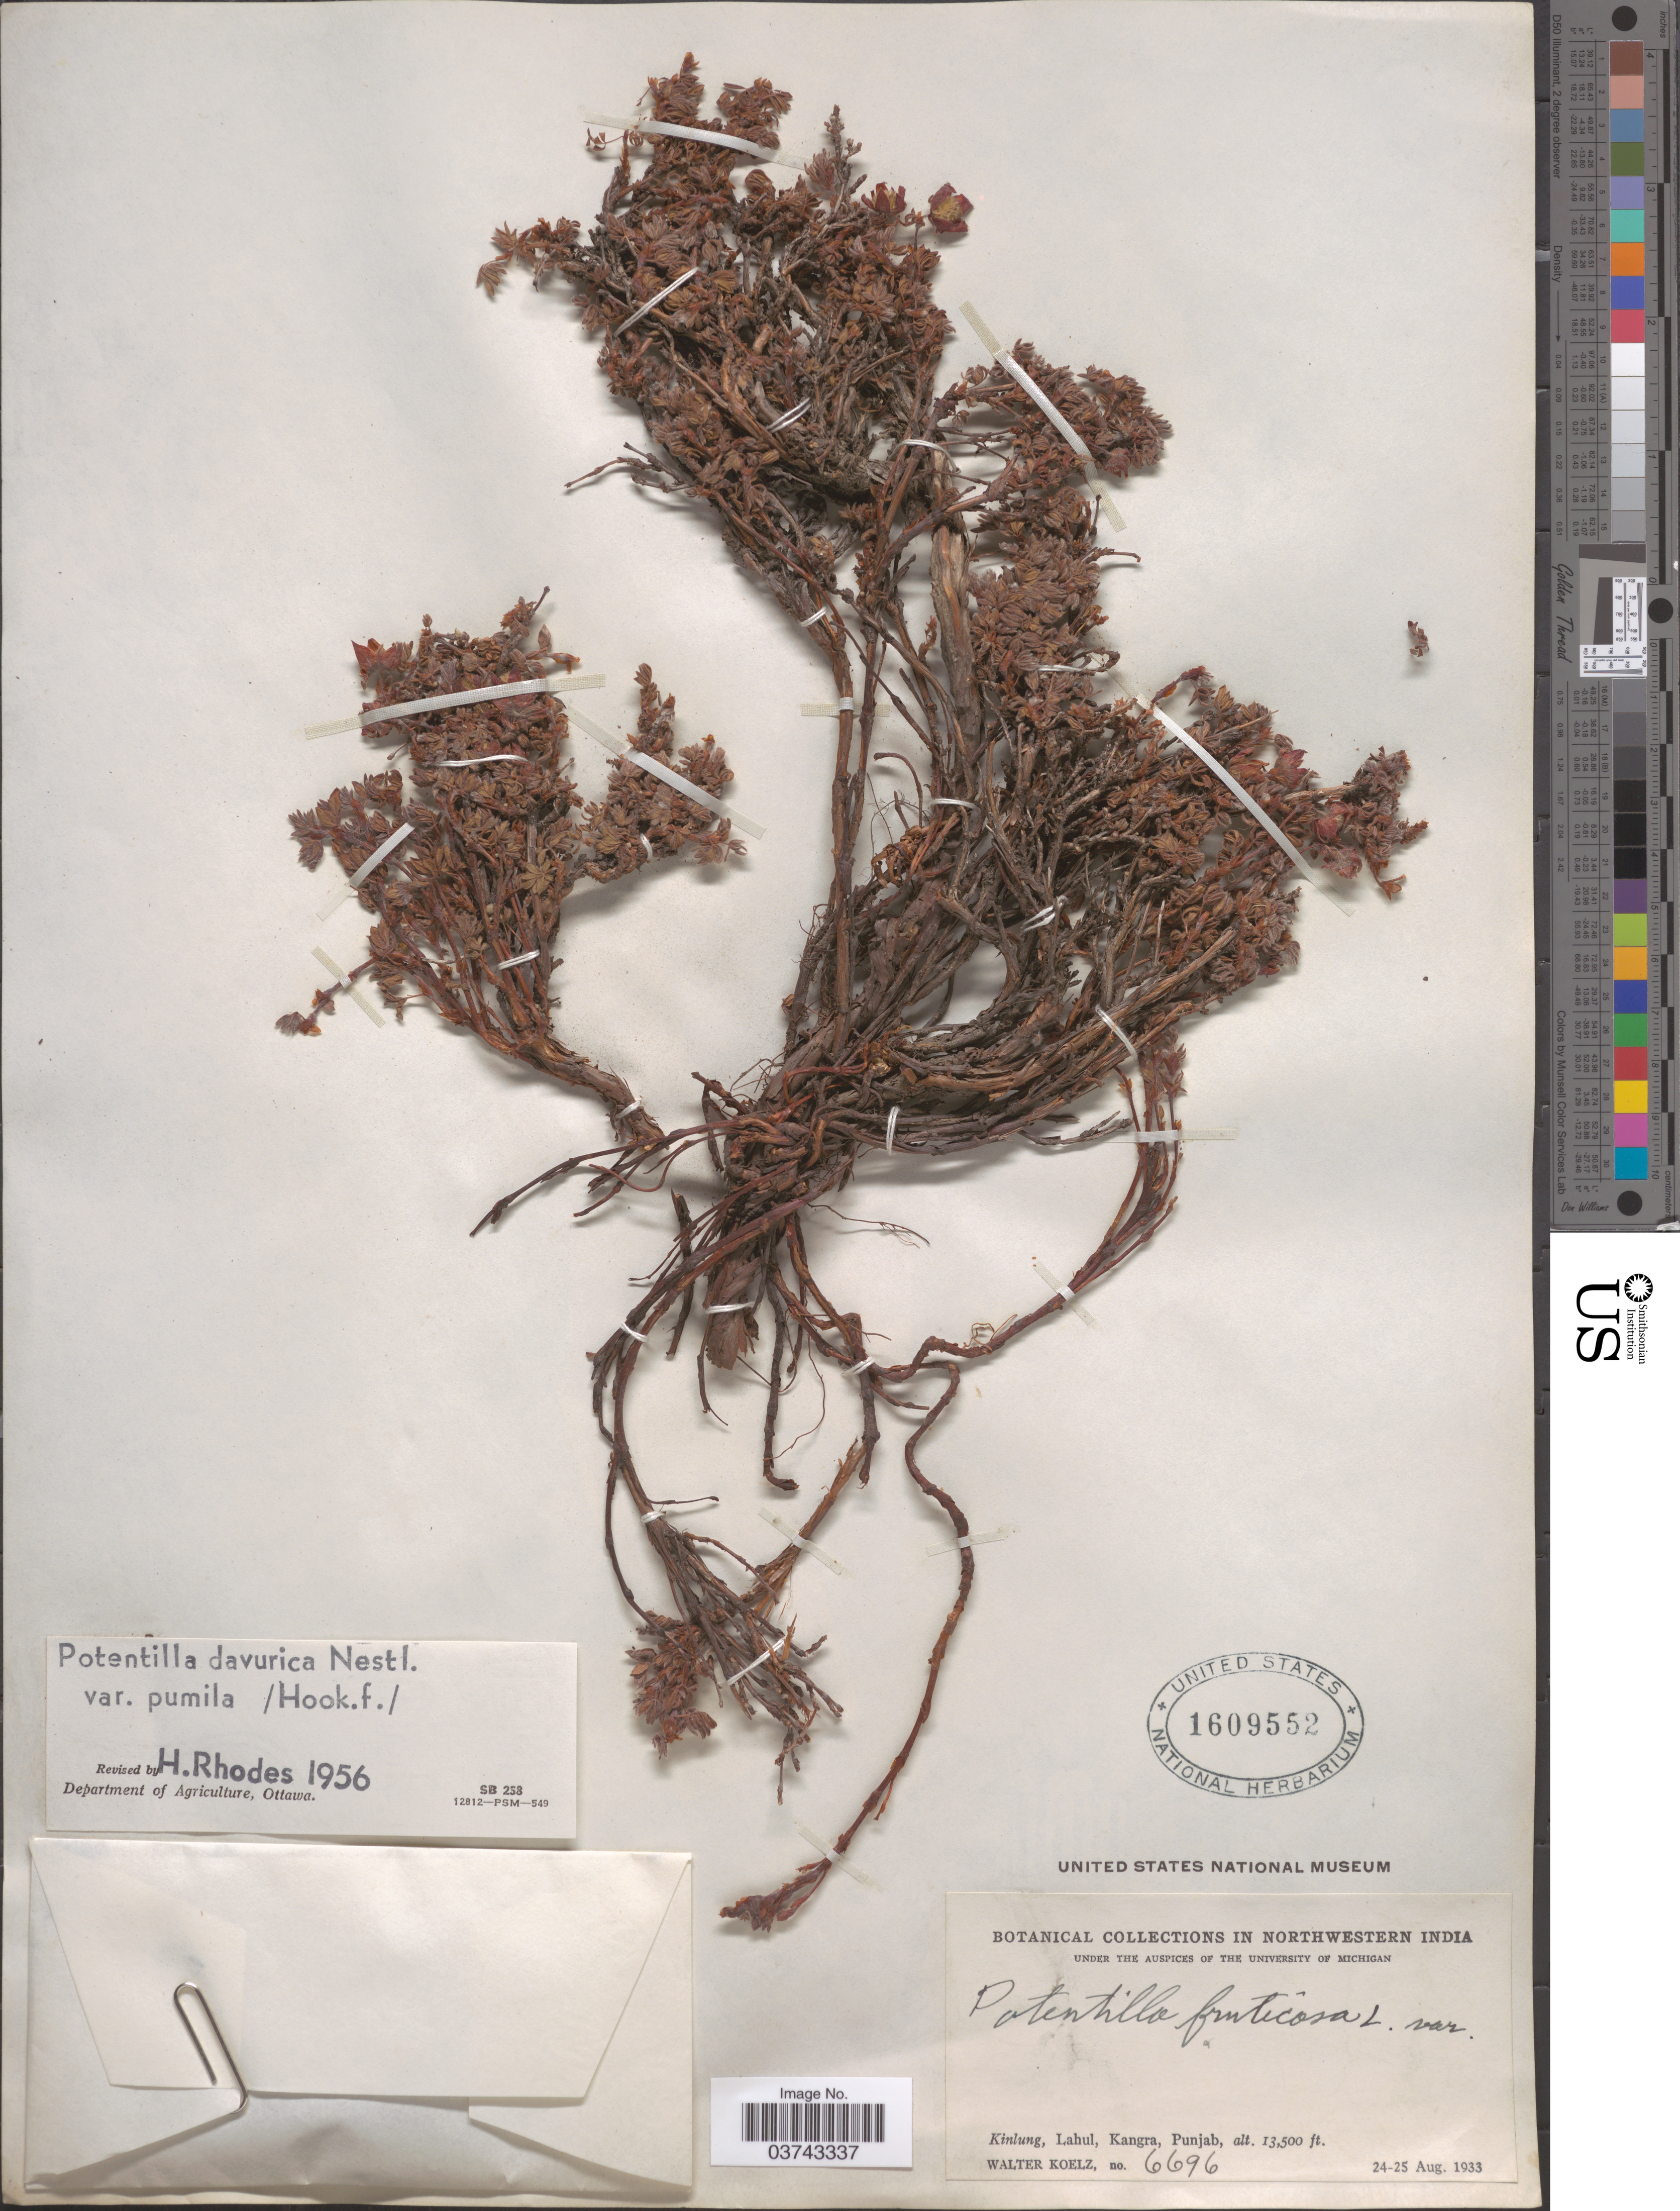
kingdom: Plantae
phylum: Tracheophyta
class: Magnoliopsida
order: Rosales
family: Rosaceae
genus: Dasiphora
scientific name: Dasiphora dryadanthoides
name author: Juz.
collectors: W. N. Koelz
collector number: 6696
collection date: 1933-08-24/1933-08-25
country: India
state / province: Punjab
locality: Northwestern India. Kinlung, Lahul, Kangra.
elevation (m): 4115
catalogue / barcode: US 1609552